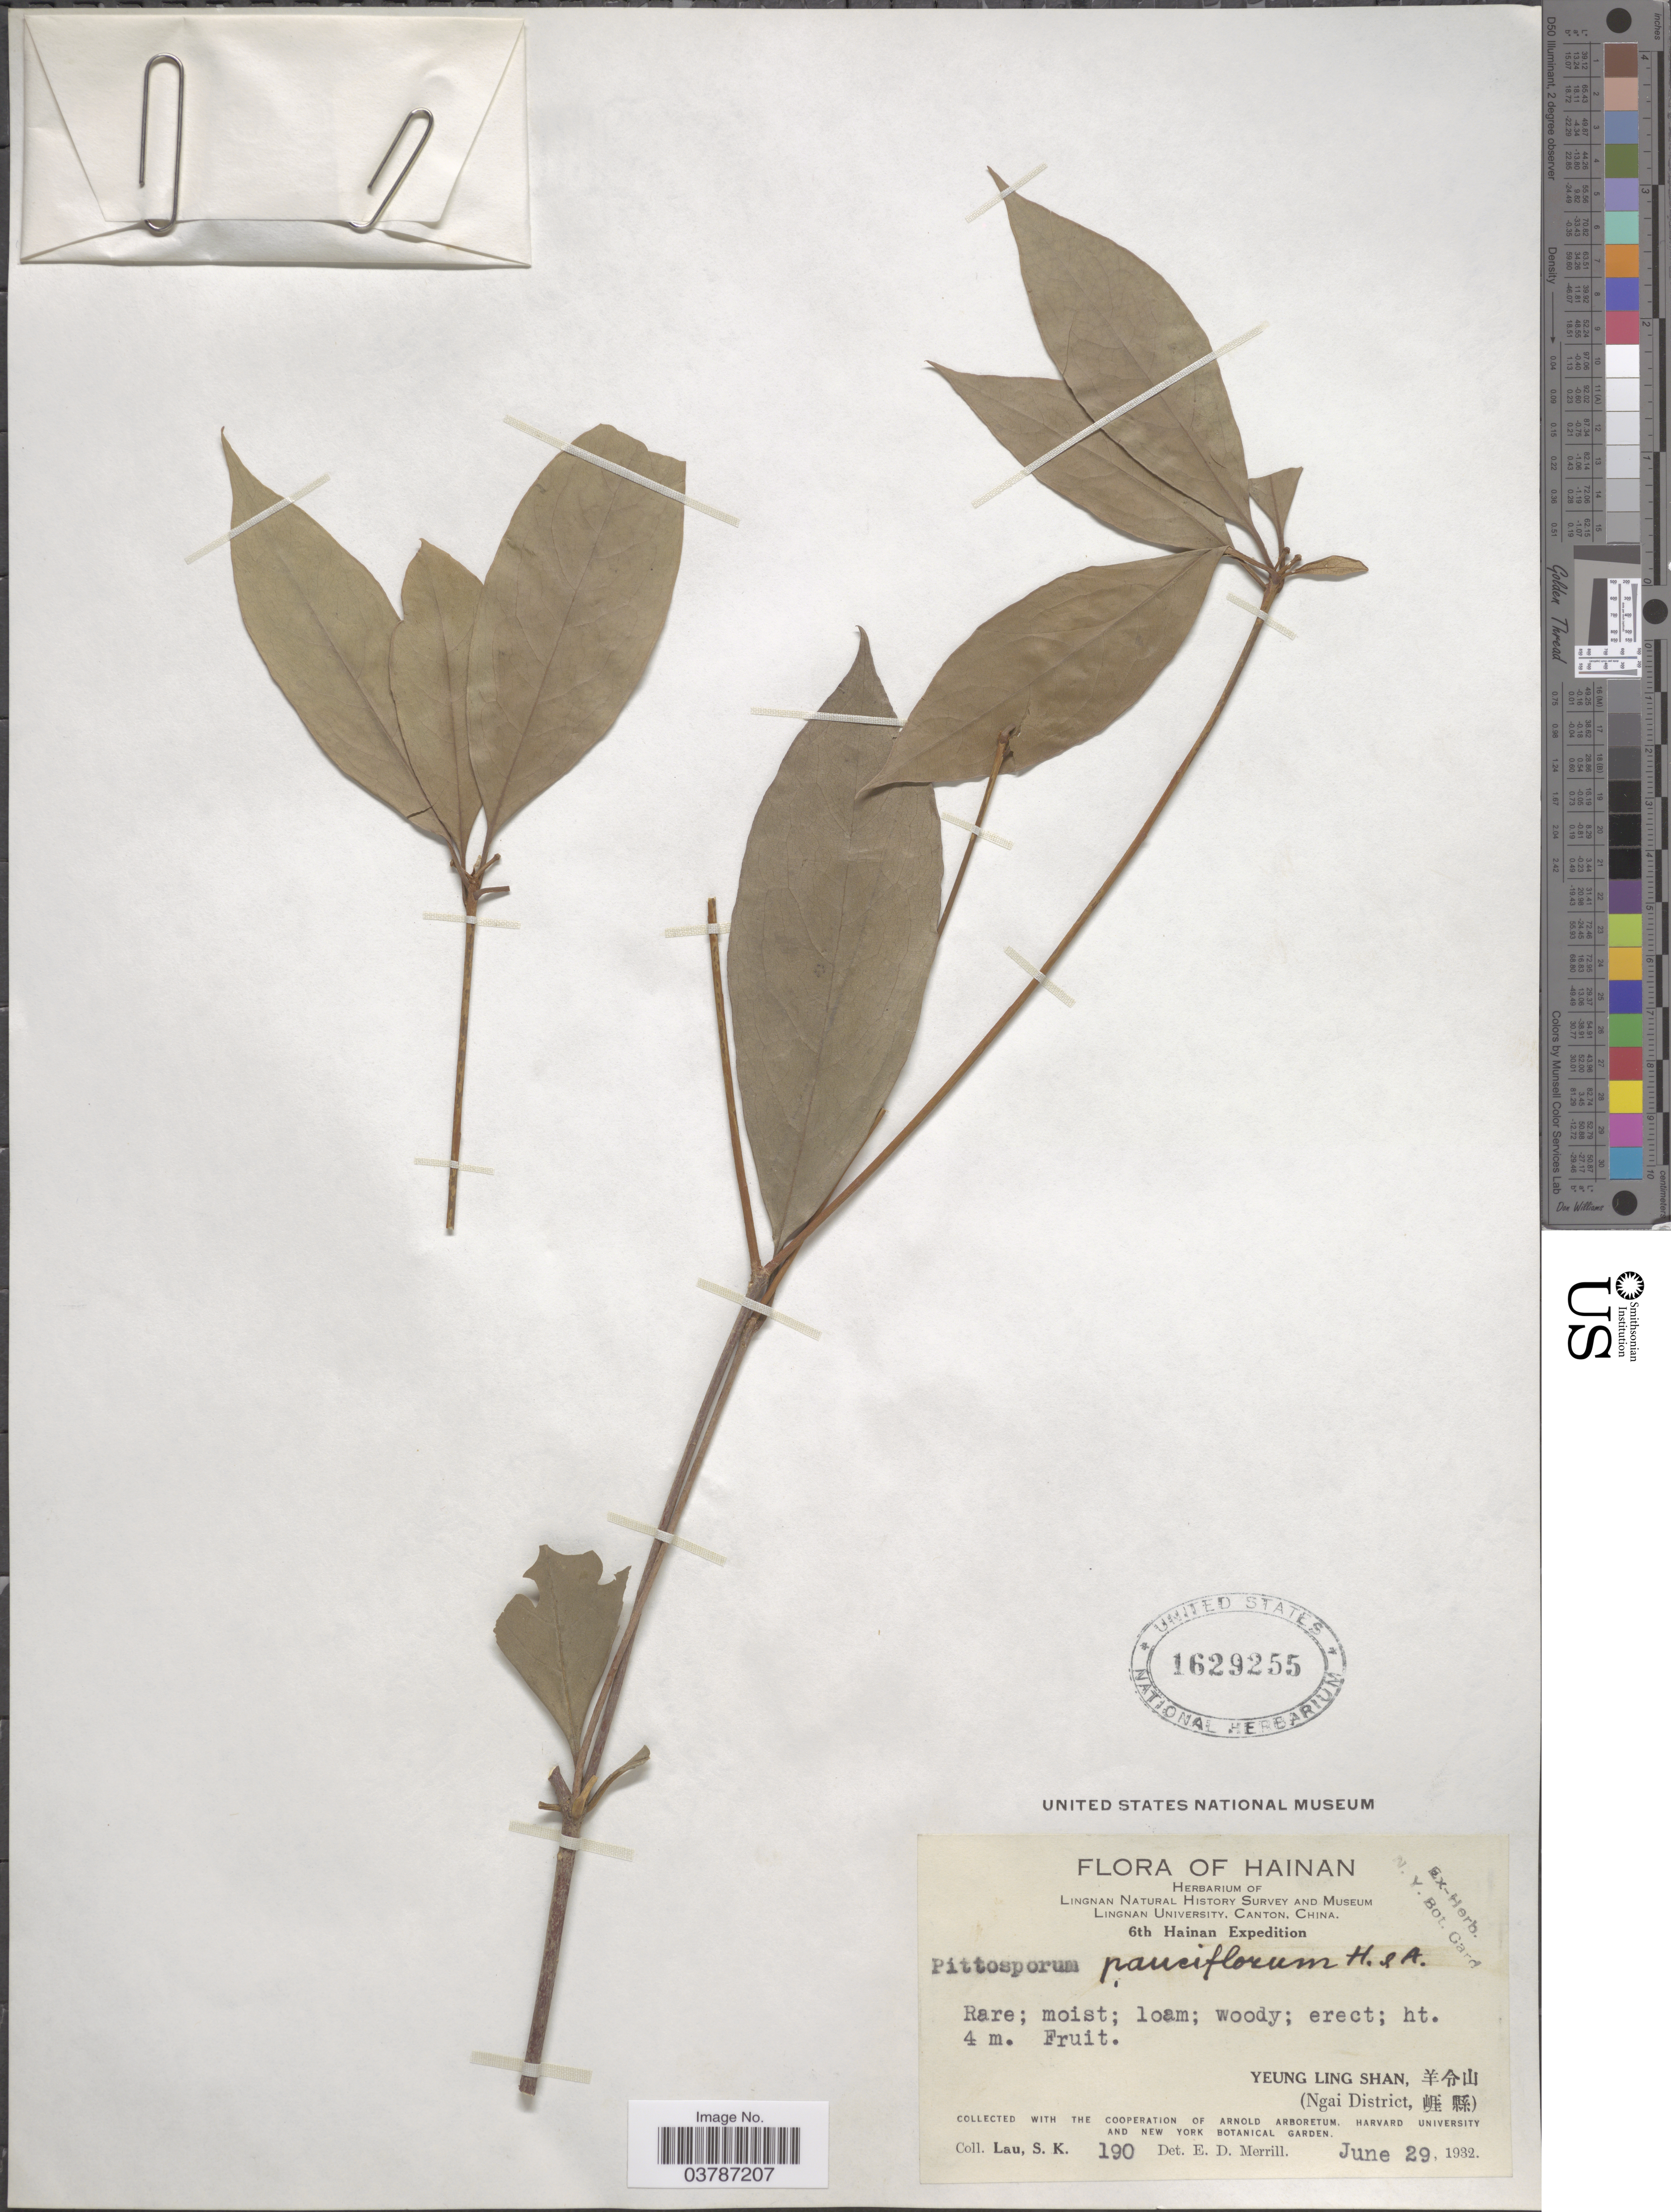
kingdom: Plantae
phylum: Tracheophyta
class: Magnoliopsida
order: Apiales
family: Pittosporaceae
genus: Pittosporum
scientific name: Pittosporum pauciflorum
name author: Hook. & Arn.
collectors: S. K. Lau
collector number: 190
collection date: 1932-06-29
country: China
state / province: Hainan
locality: Yueng Ling Shan. (Ngai District).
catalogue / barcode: US 1629255